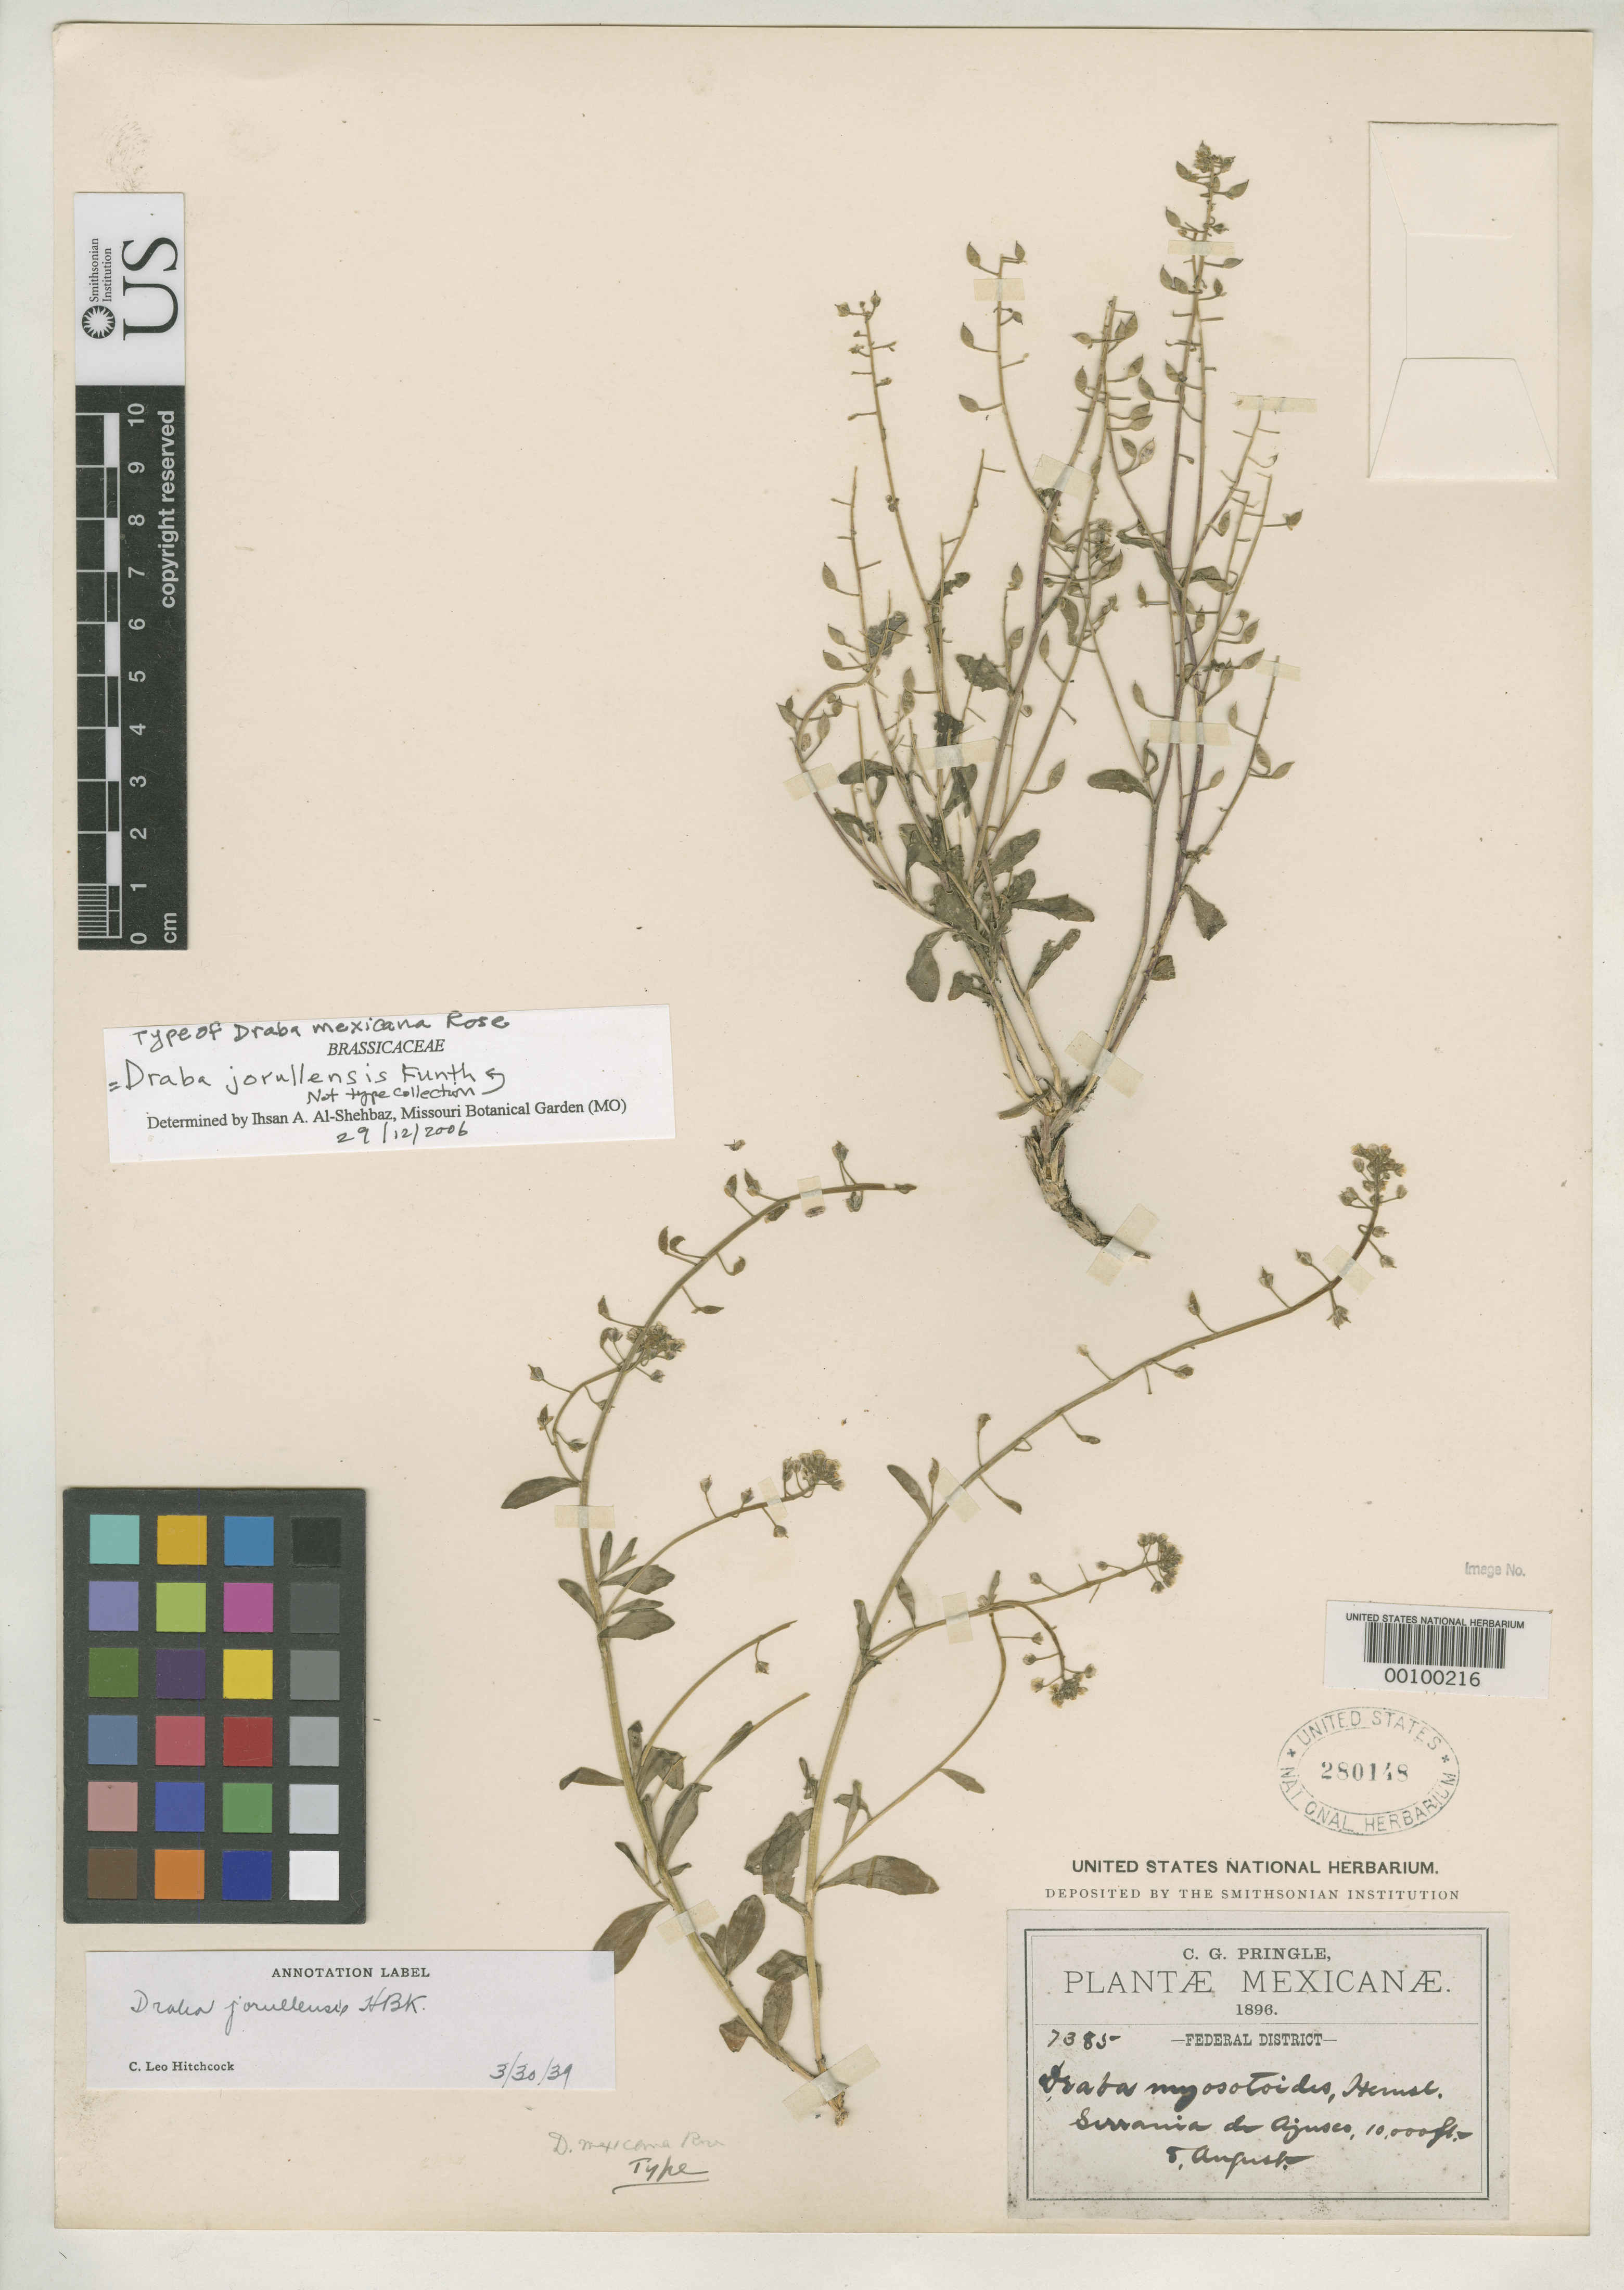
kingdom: Plantae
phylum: Tracheophyta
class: Magnoliopsida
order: Brassicales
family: Brassicaceae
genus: Draba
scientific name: Draba mexicana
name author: Rose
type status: Holotype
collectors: C. G. Pringle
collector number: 7385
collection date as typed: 08 Aug 1896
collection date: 1896-08-08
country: Mexico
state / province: Distrito Federal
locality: Sierra de Ajusco.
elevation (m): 3000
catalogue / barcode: US 280148